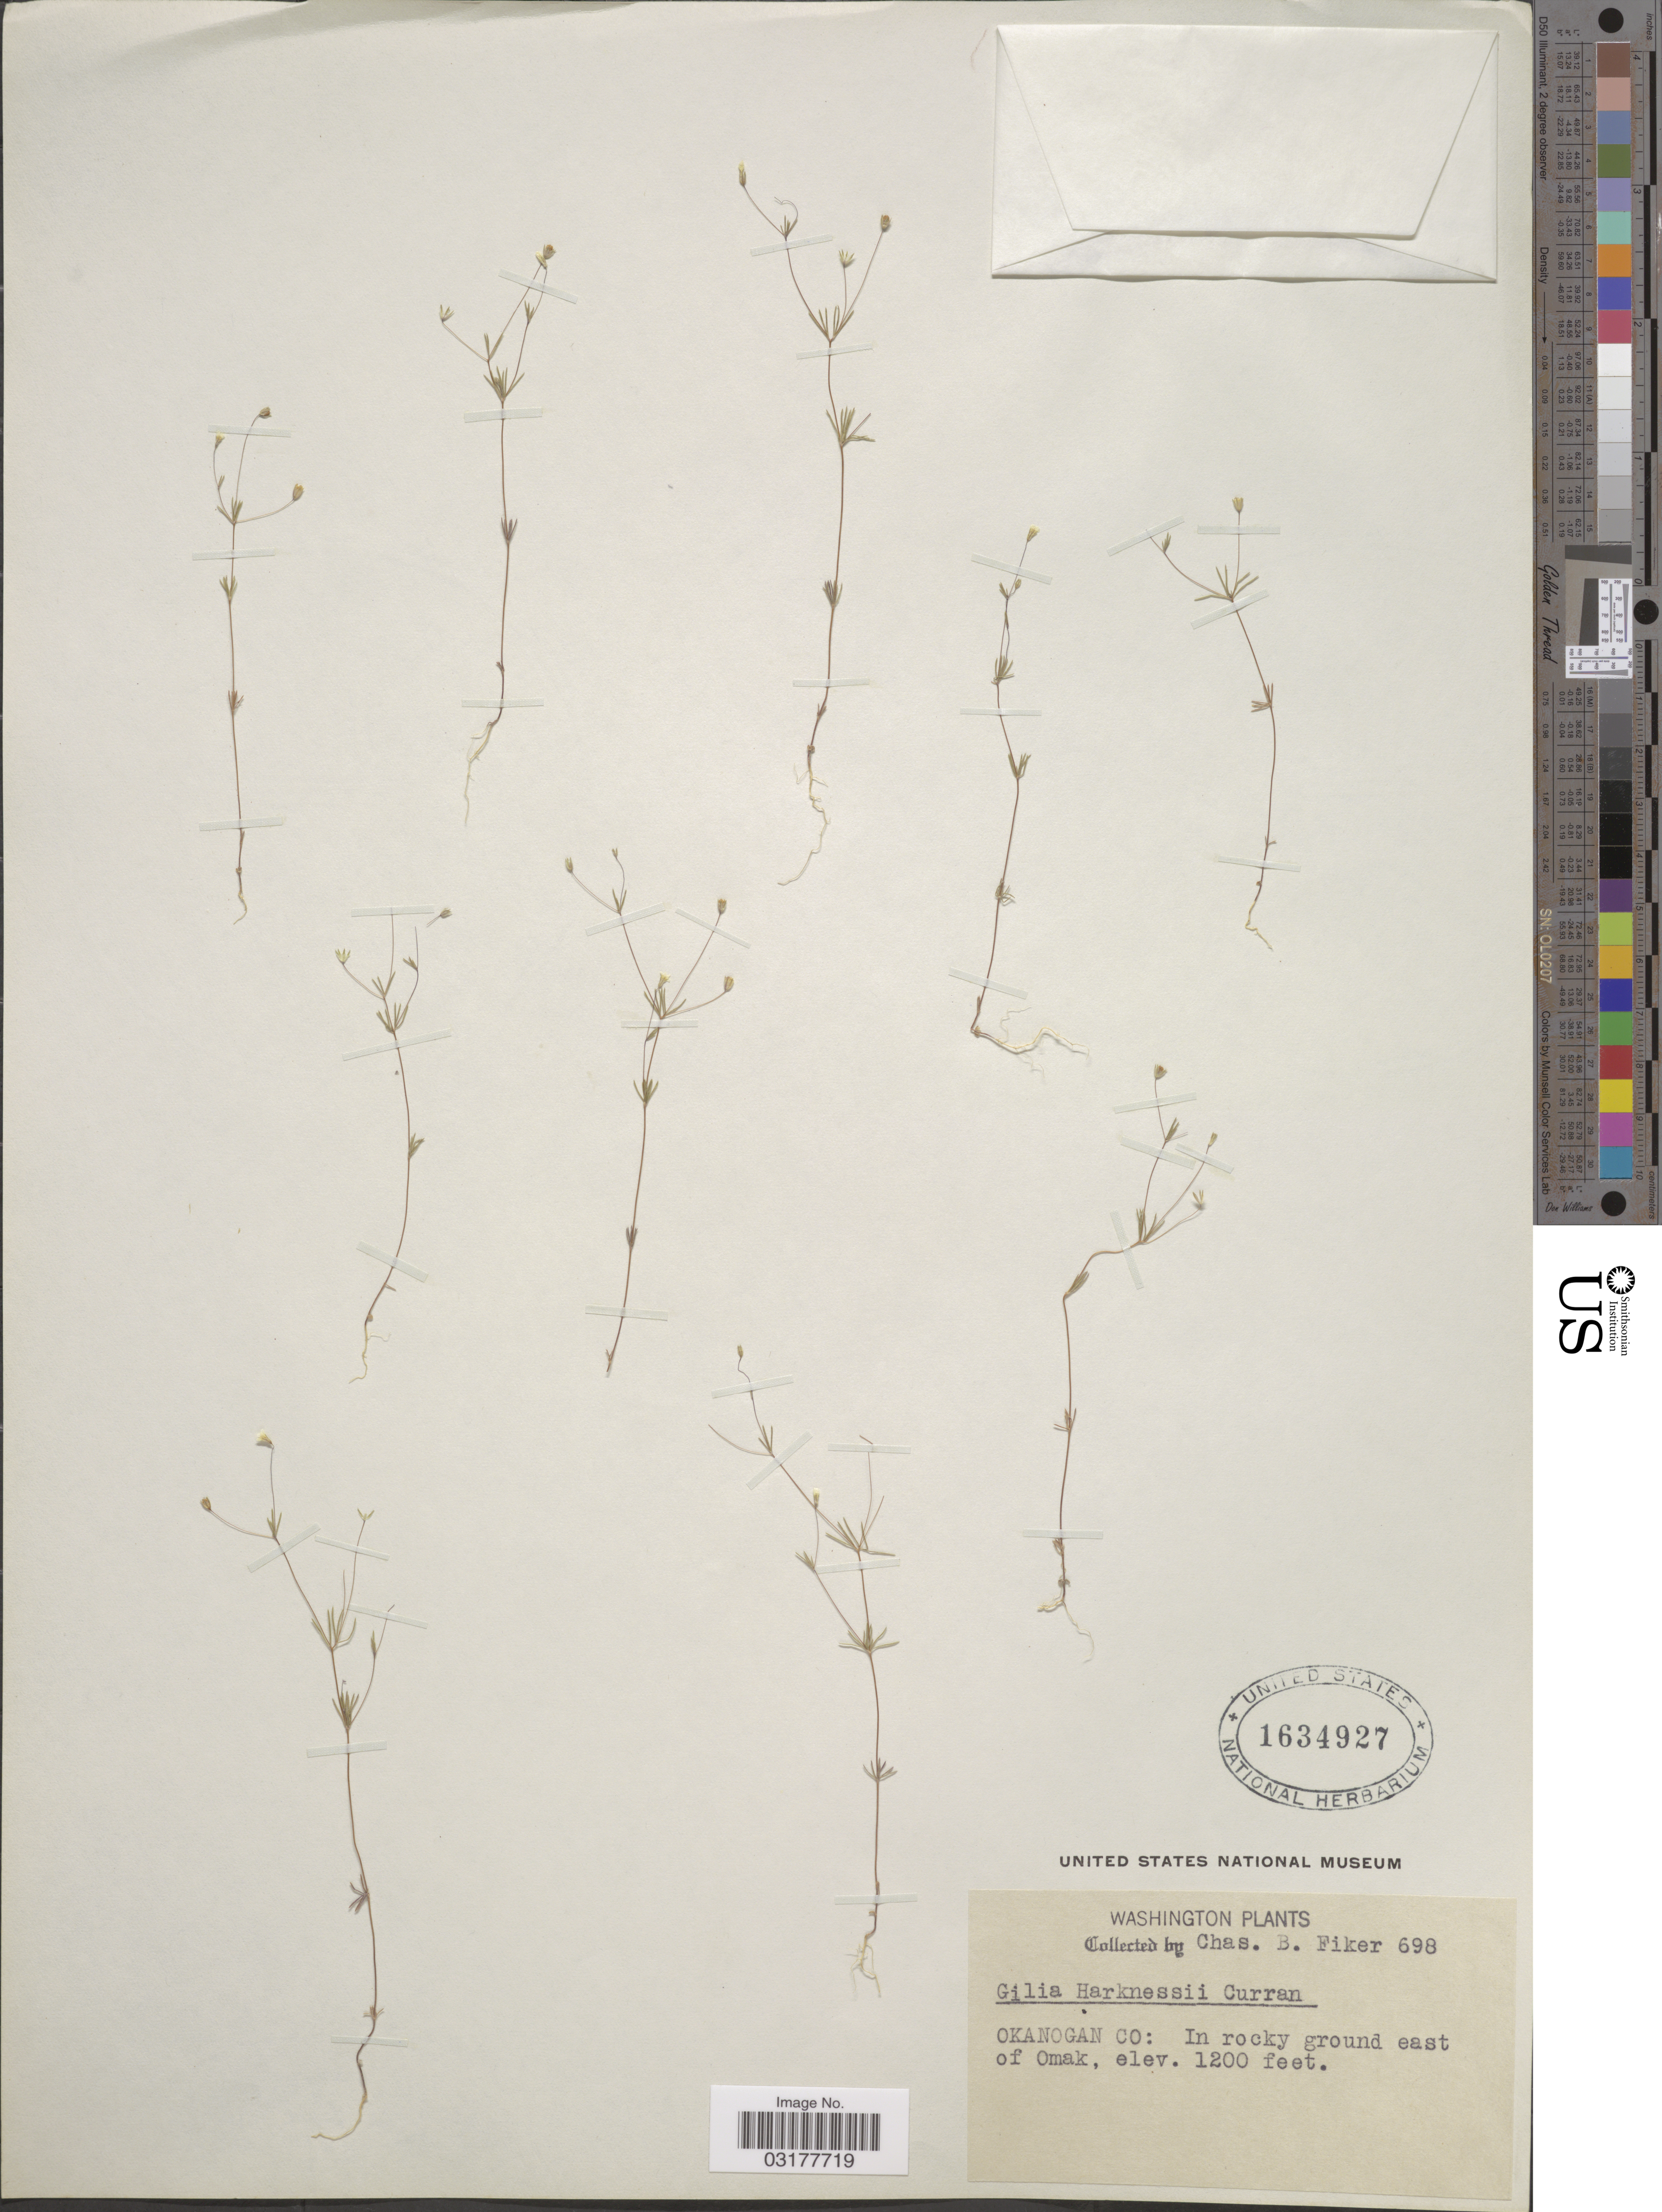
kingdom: Plantae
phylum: Tracheophyta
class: Magnoliopsida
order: Ericales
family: Polemoniaceae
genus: Leptosiphon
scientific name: Leptosiphon harknessii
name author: (Curran) J.M. Porter & L.A. Johnson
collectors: C. Fiker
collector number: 698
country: United States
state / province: Washington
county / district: Okanogan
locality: Okanogan Co: In rocky ground east of Omak.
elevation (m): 366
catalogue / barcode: US 1634927